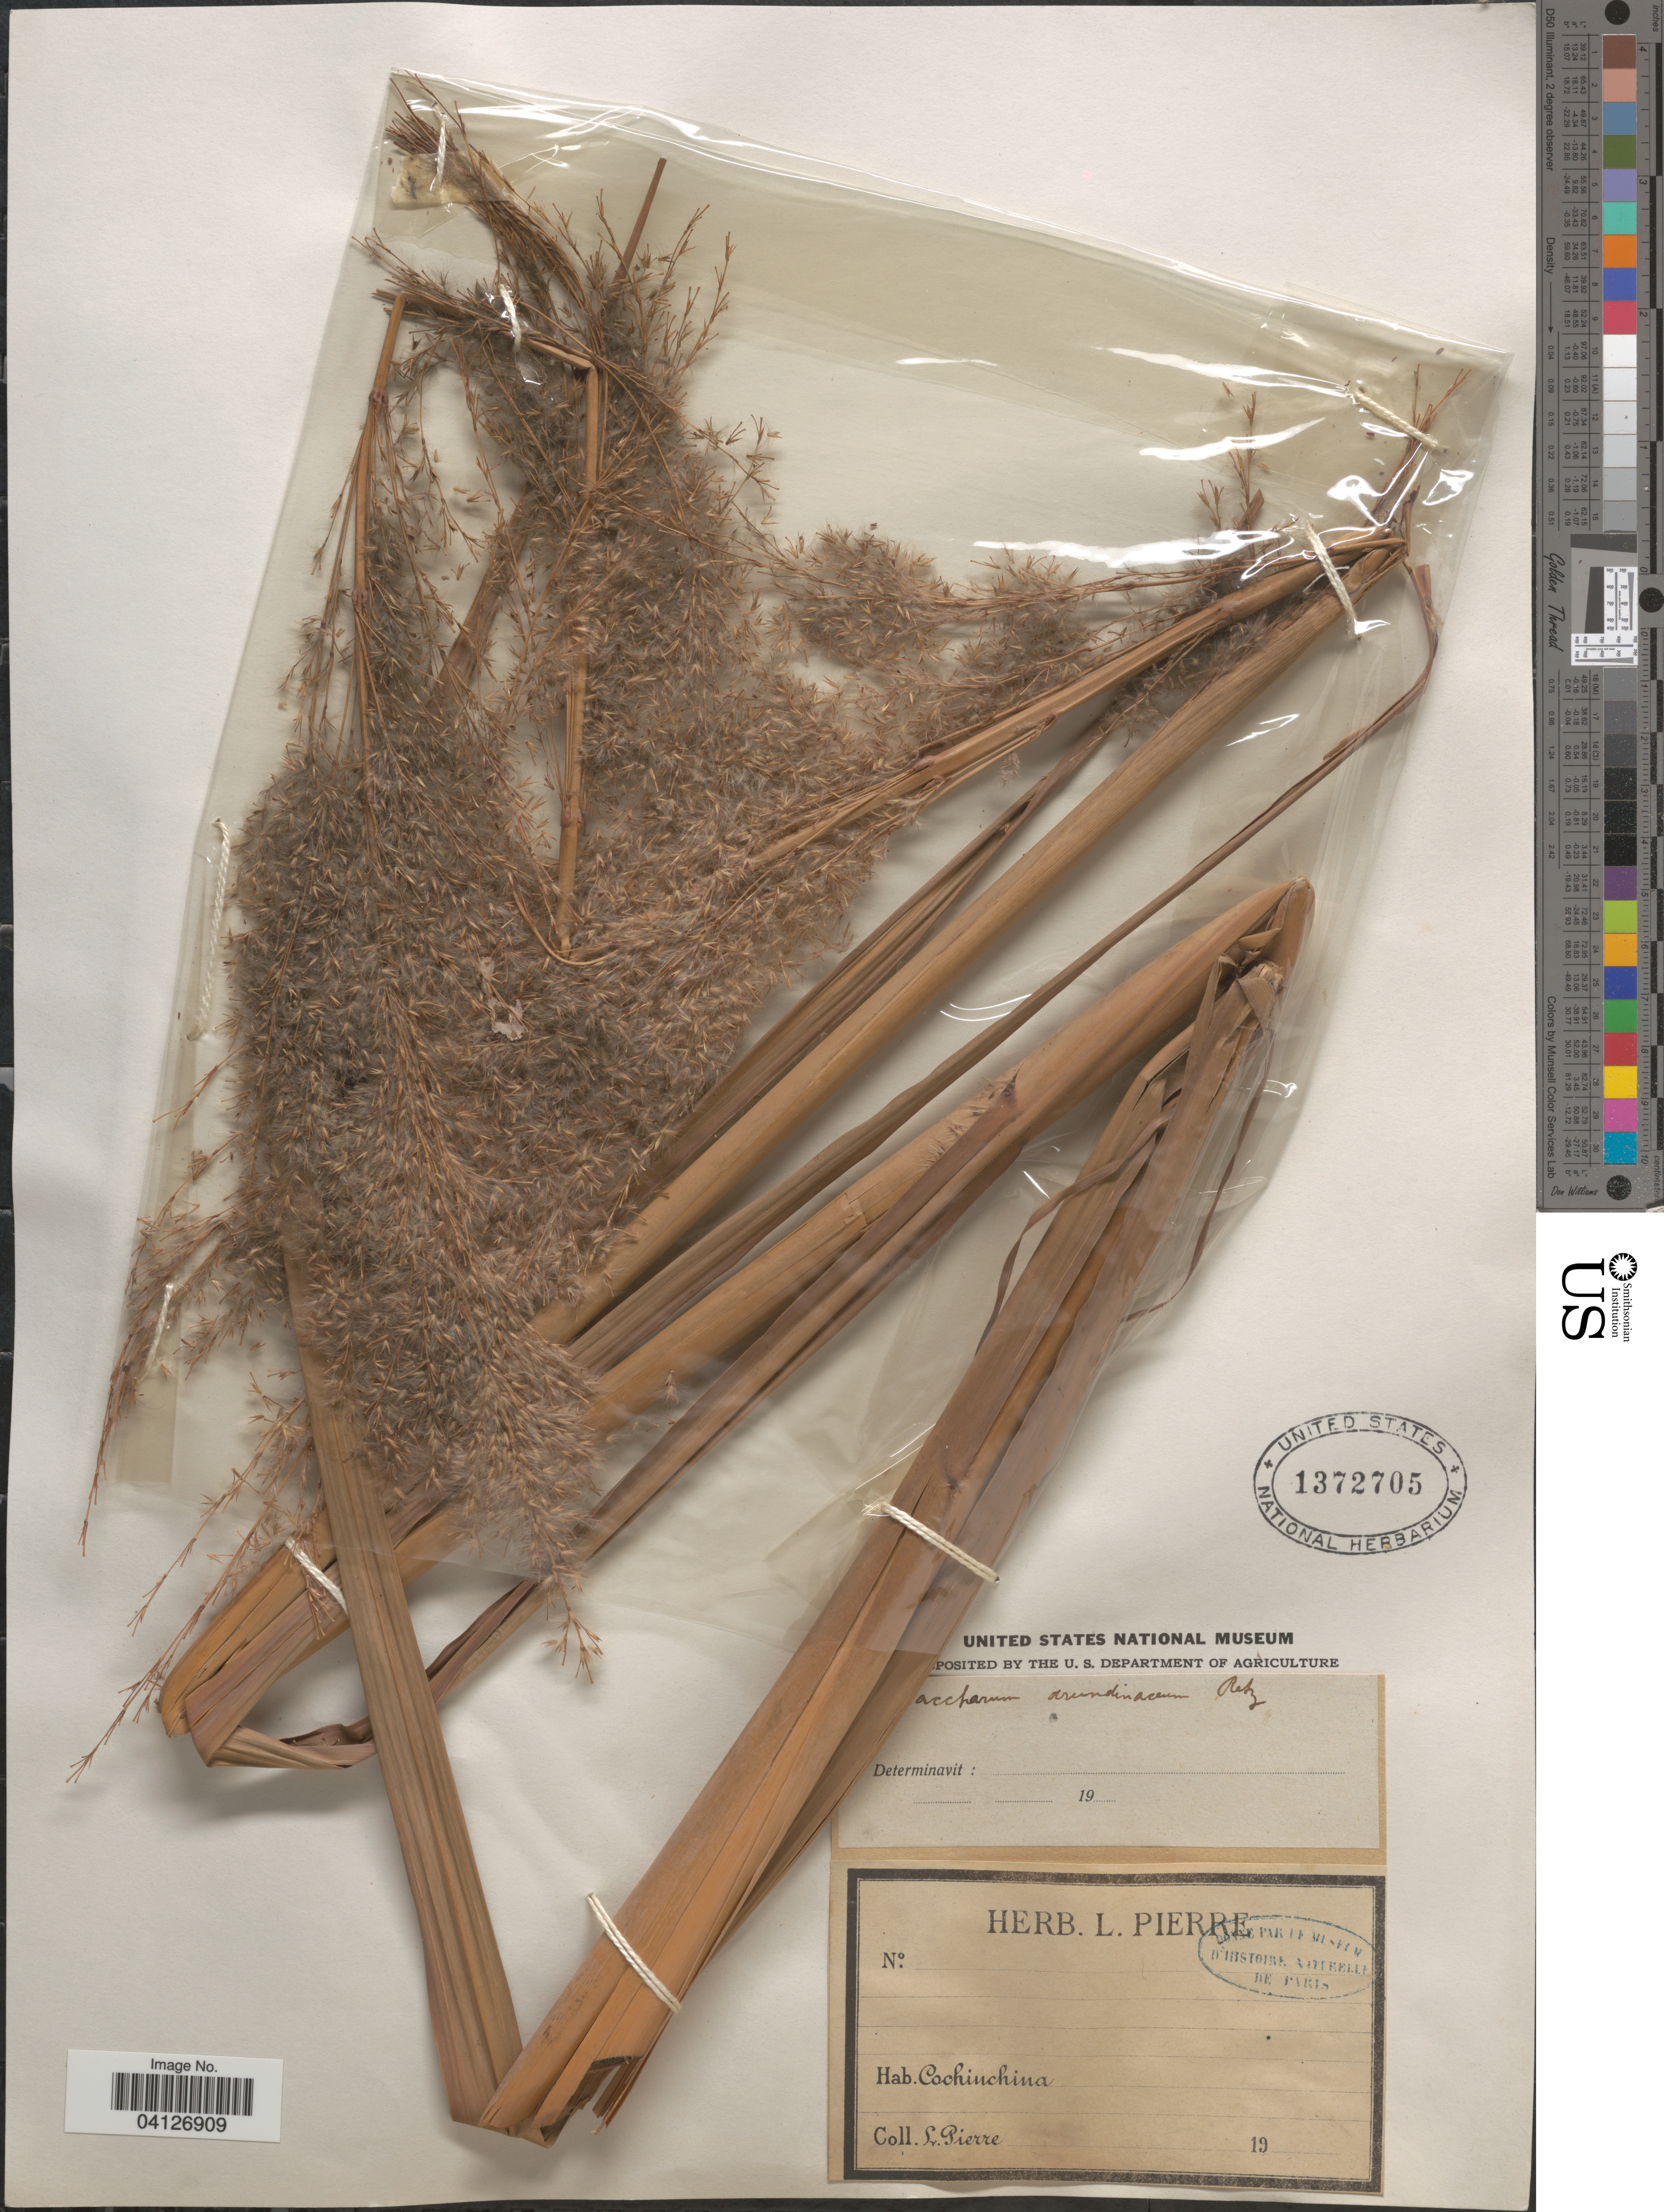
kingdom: Plantae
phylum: Tracheophyta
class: Liliopsida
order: Poales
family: Poaceae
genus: Saccharum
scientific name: Saccharum arundinaceum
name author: Retz.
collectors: L. Pierre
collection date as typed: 19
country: Vietnam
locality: Cochinchina.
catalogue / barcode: US 1372705